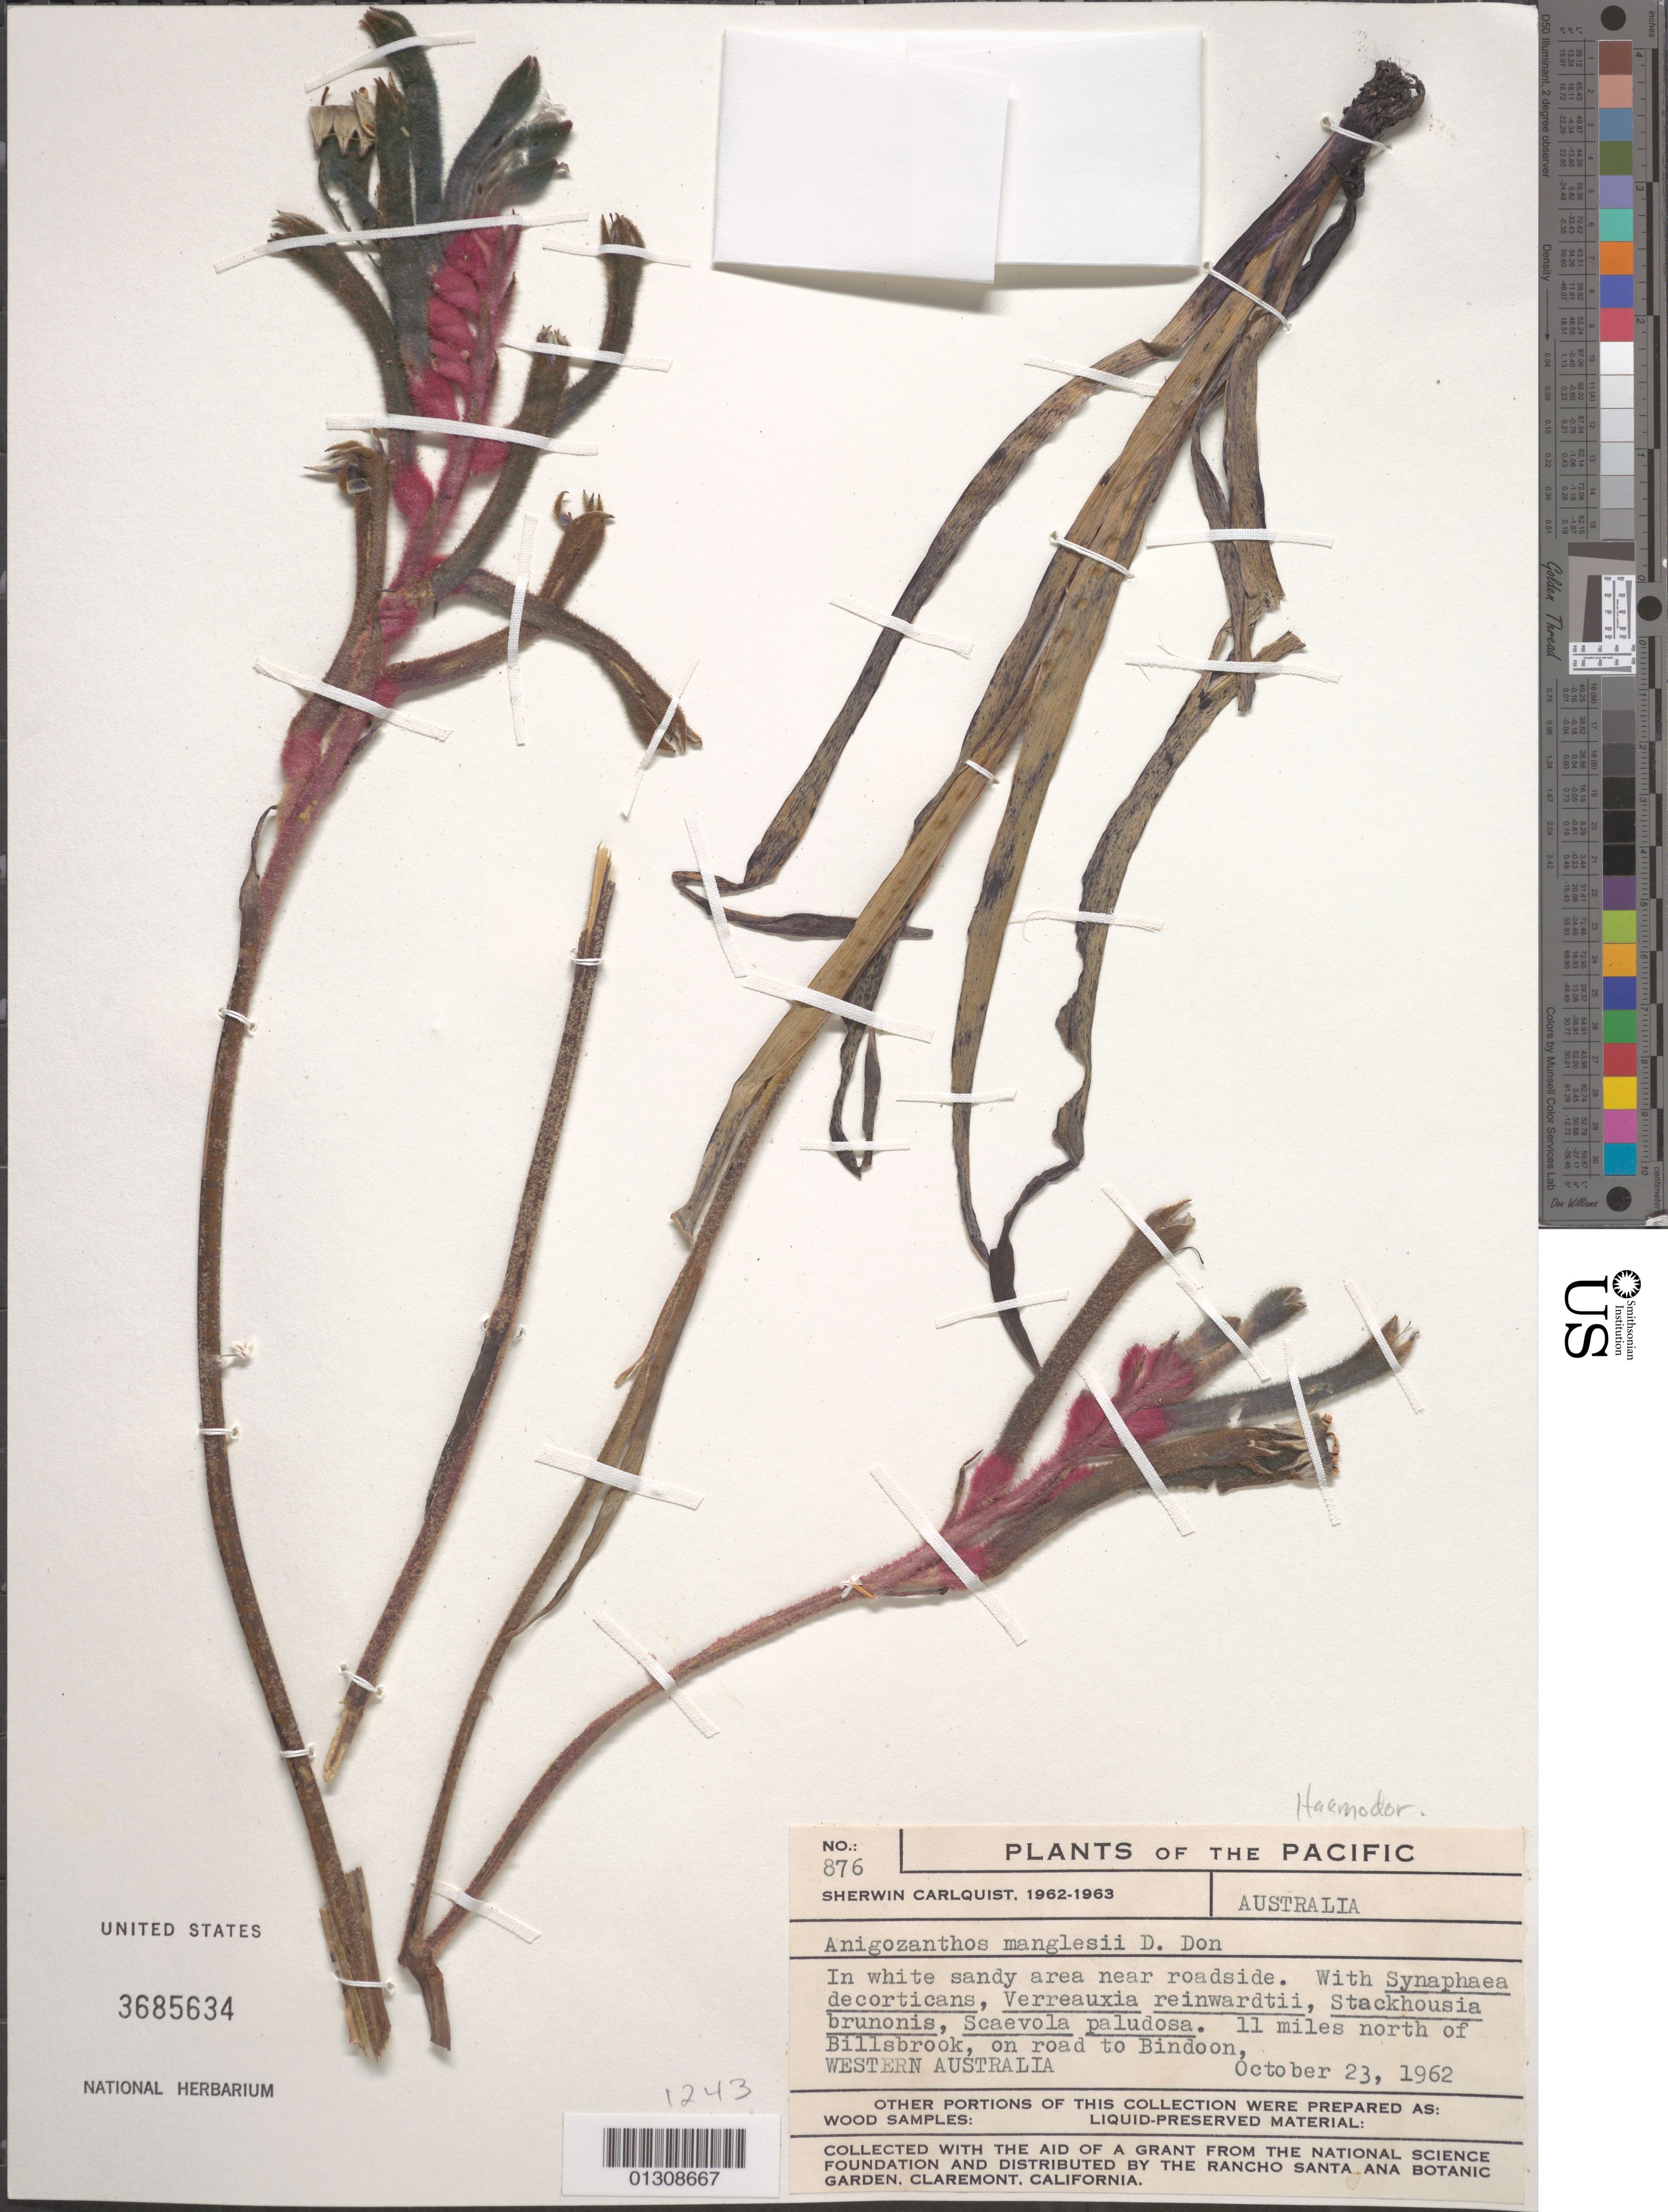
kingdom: Plantae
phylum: Tracheophyta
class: Liliopsida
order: Commelinales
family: Haemodoraceae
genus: Anigozanthos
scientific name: Anigozanthos manglesii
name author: D. Don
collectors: S. Carlquist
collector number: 876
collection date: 1962-10-23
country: Australia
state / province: Western Australia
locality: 11 miles north of Billsbrook, on road to Bindoon.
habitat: In white sandy area near roadside. With Synaphaea decorations, Verreauxia reinwardtii, Stackhousia brunonis, Scaevola paludosa.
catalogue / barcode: US 3685634